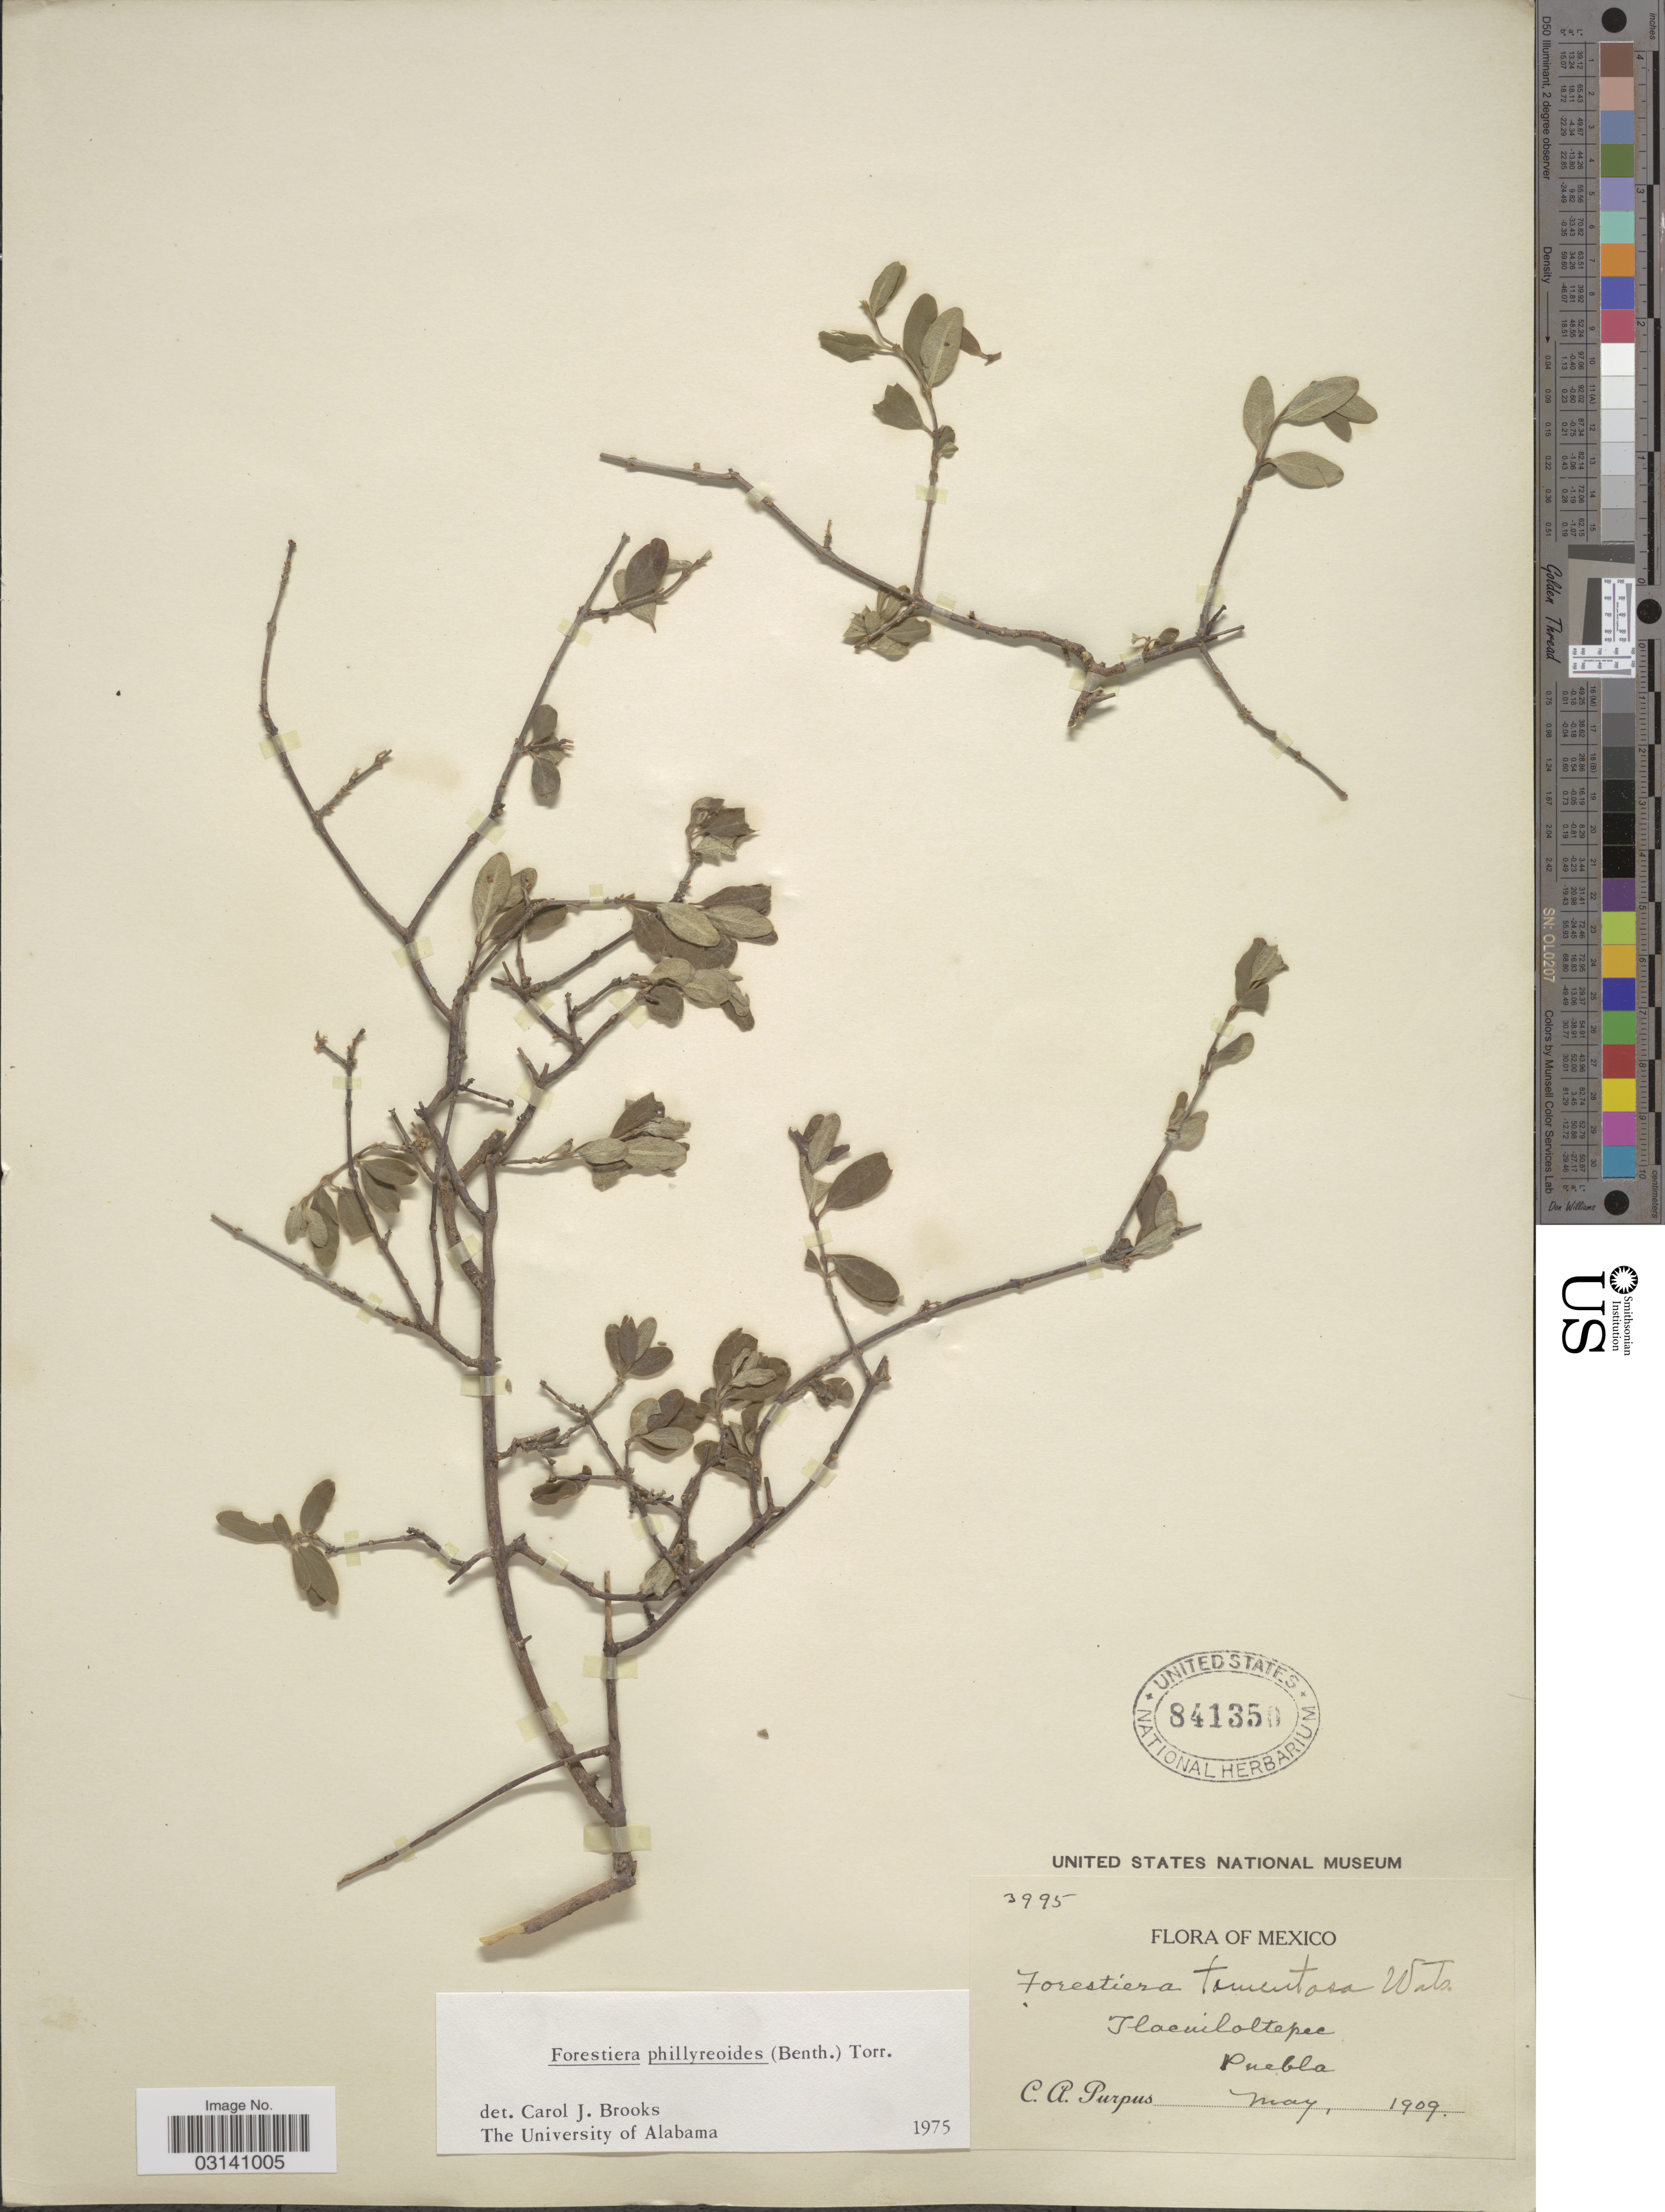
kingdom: Plantae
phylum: Tracheophyta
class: Magnoliopsida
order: Lamiales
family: Oleaceae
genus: Forestiera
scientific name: Forestiera phillyreoides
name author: (Benth.) Torr.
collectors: C. A. Purpus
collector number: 3995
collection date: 1909-05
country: Mexico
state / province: Puebla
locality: Tlacuiloltepec.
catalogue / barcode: US 841350